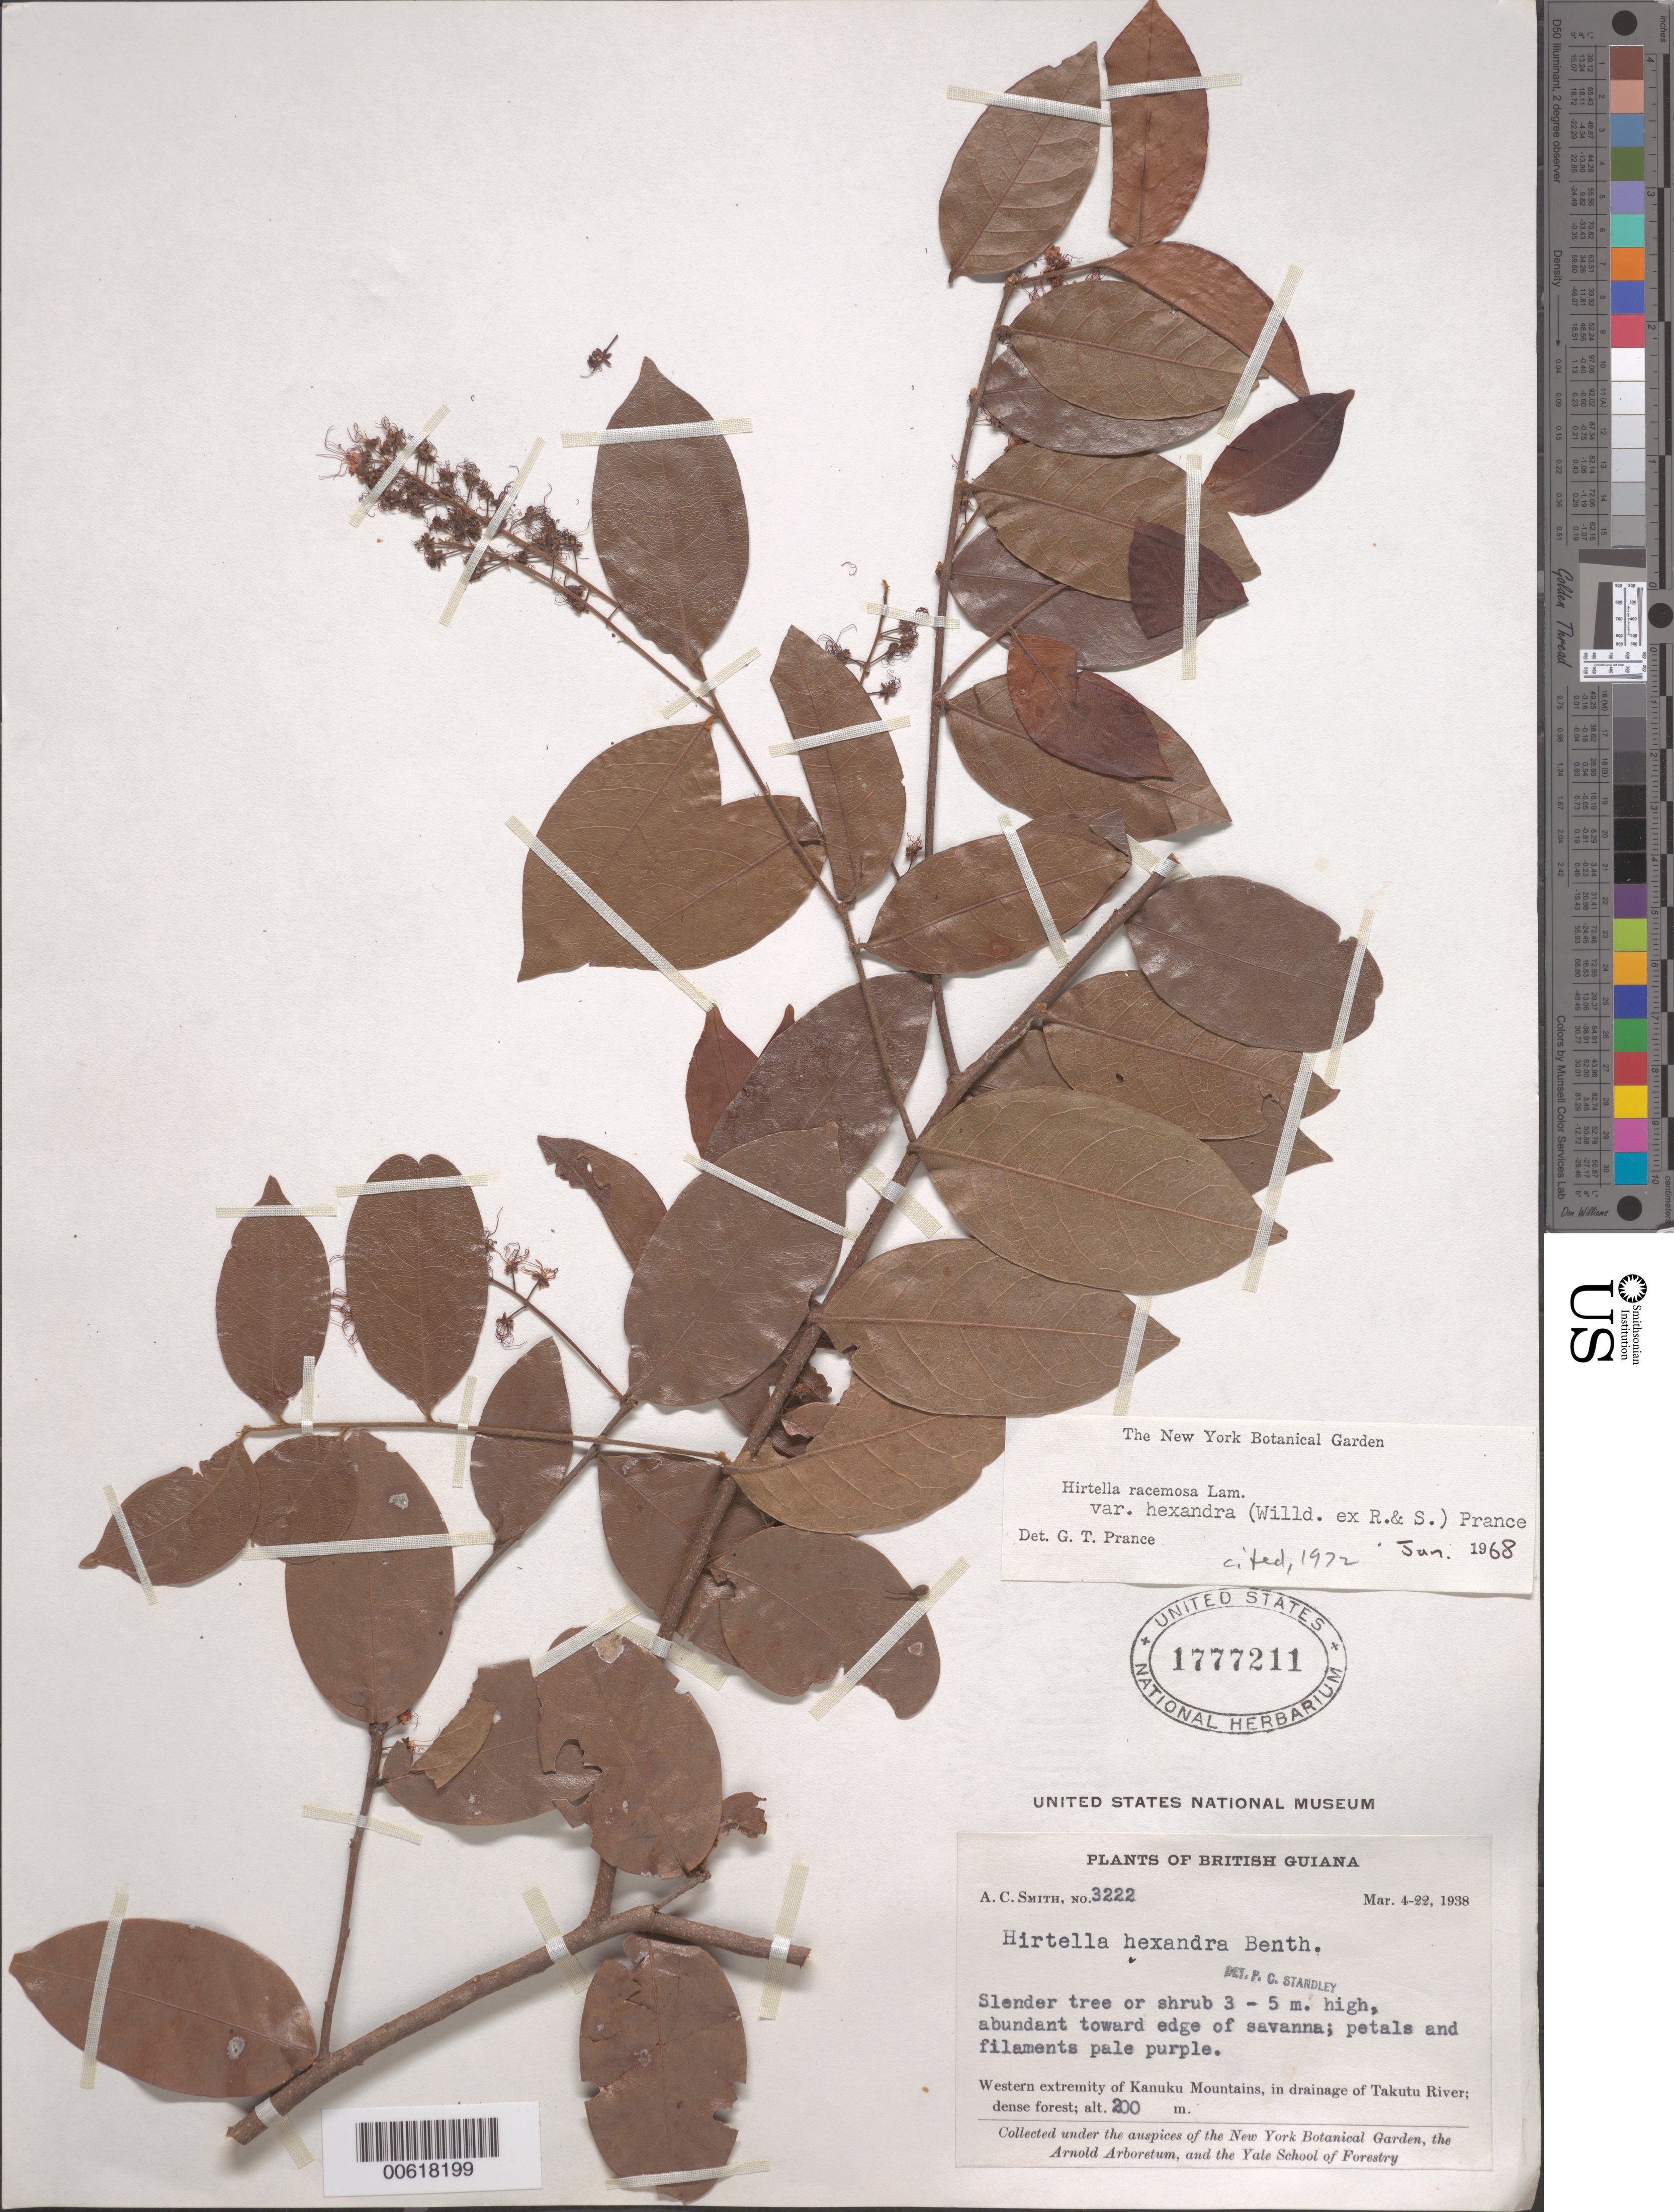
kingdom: Plantae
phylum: Tracheophyta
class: Magnoliopsida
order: Malpighiales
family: Chrysobalanaceae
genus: Hirtella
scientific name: Hirtella racemosa var. hexandra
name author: (Willd. ex Roem. & Schult.) Prance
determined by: Lindeman, J. C.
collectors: A. C. Smith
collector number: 3222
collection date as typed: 4-Mar-38 to 22-Mar-38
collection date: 1938-03-04/1938-03-22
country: Guyana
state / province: U. Takutu-U. Essequibo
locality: Kanuku Mts., drainage of Takutu R., western extremity of Kanuku Mountains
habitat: Dense forest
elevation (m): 200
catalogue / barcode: US 1777211